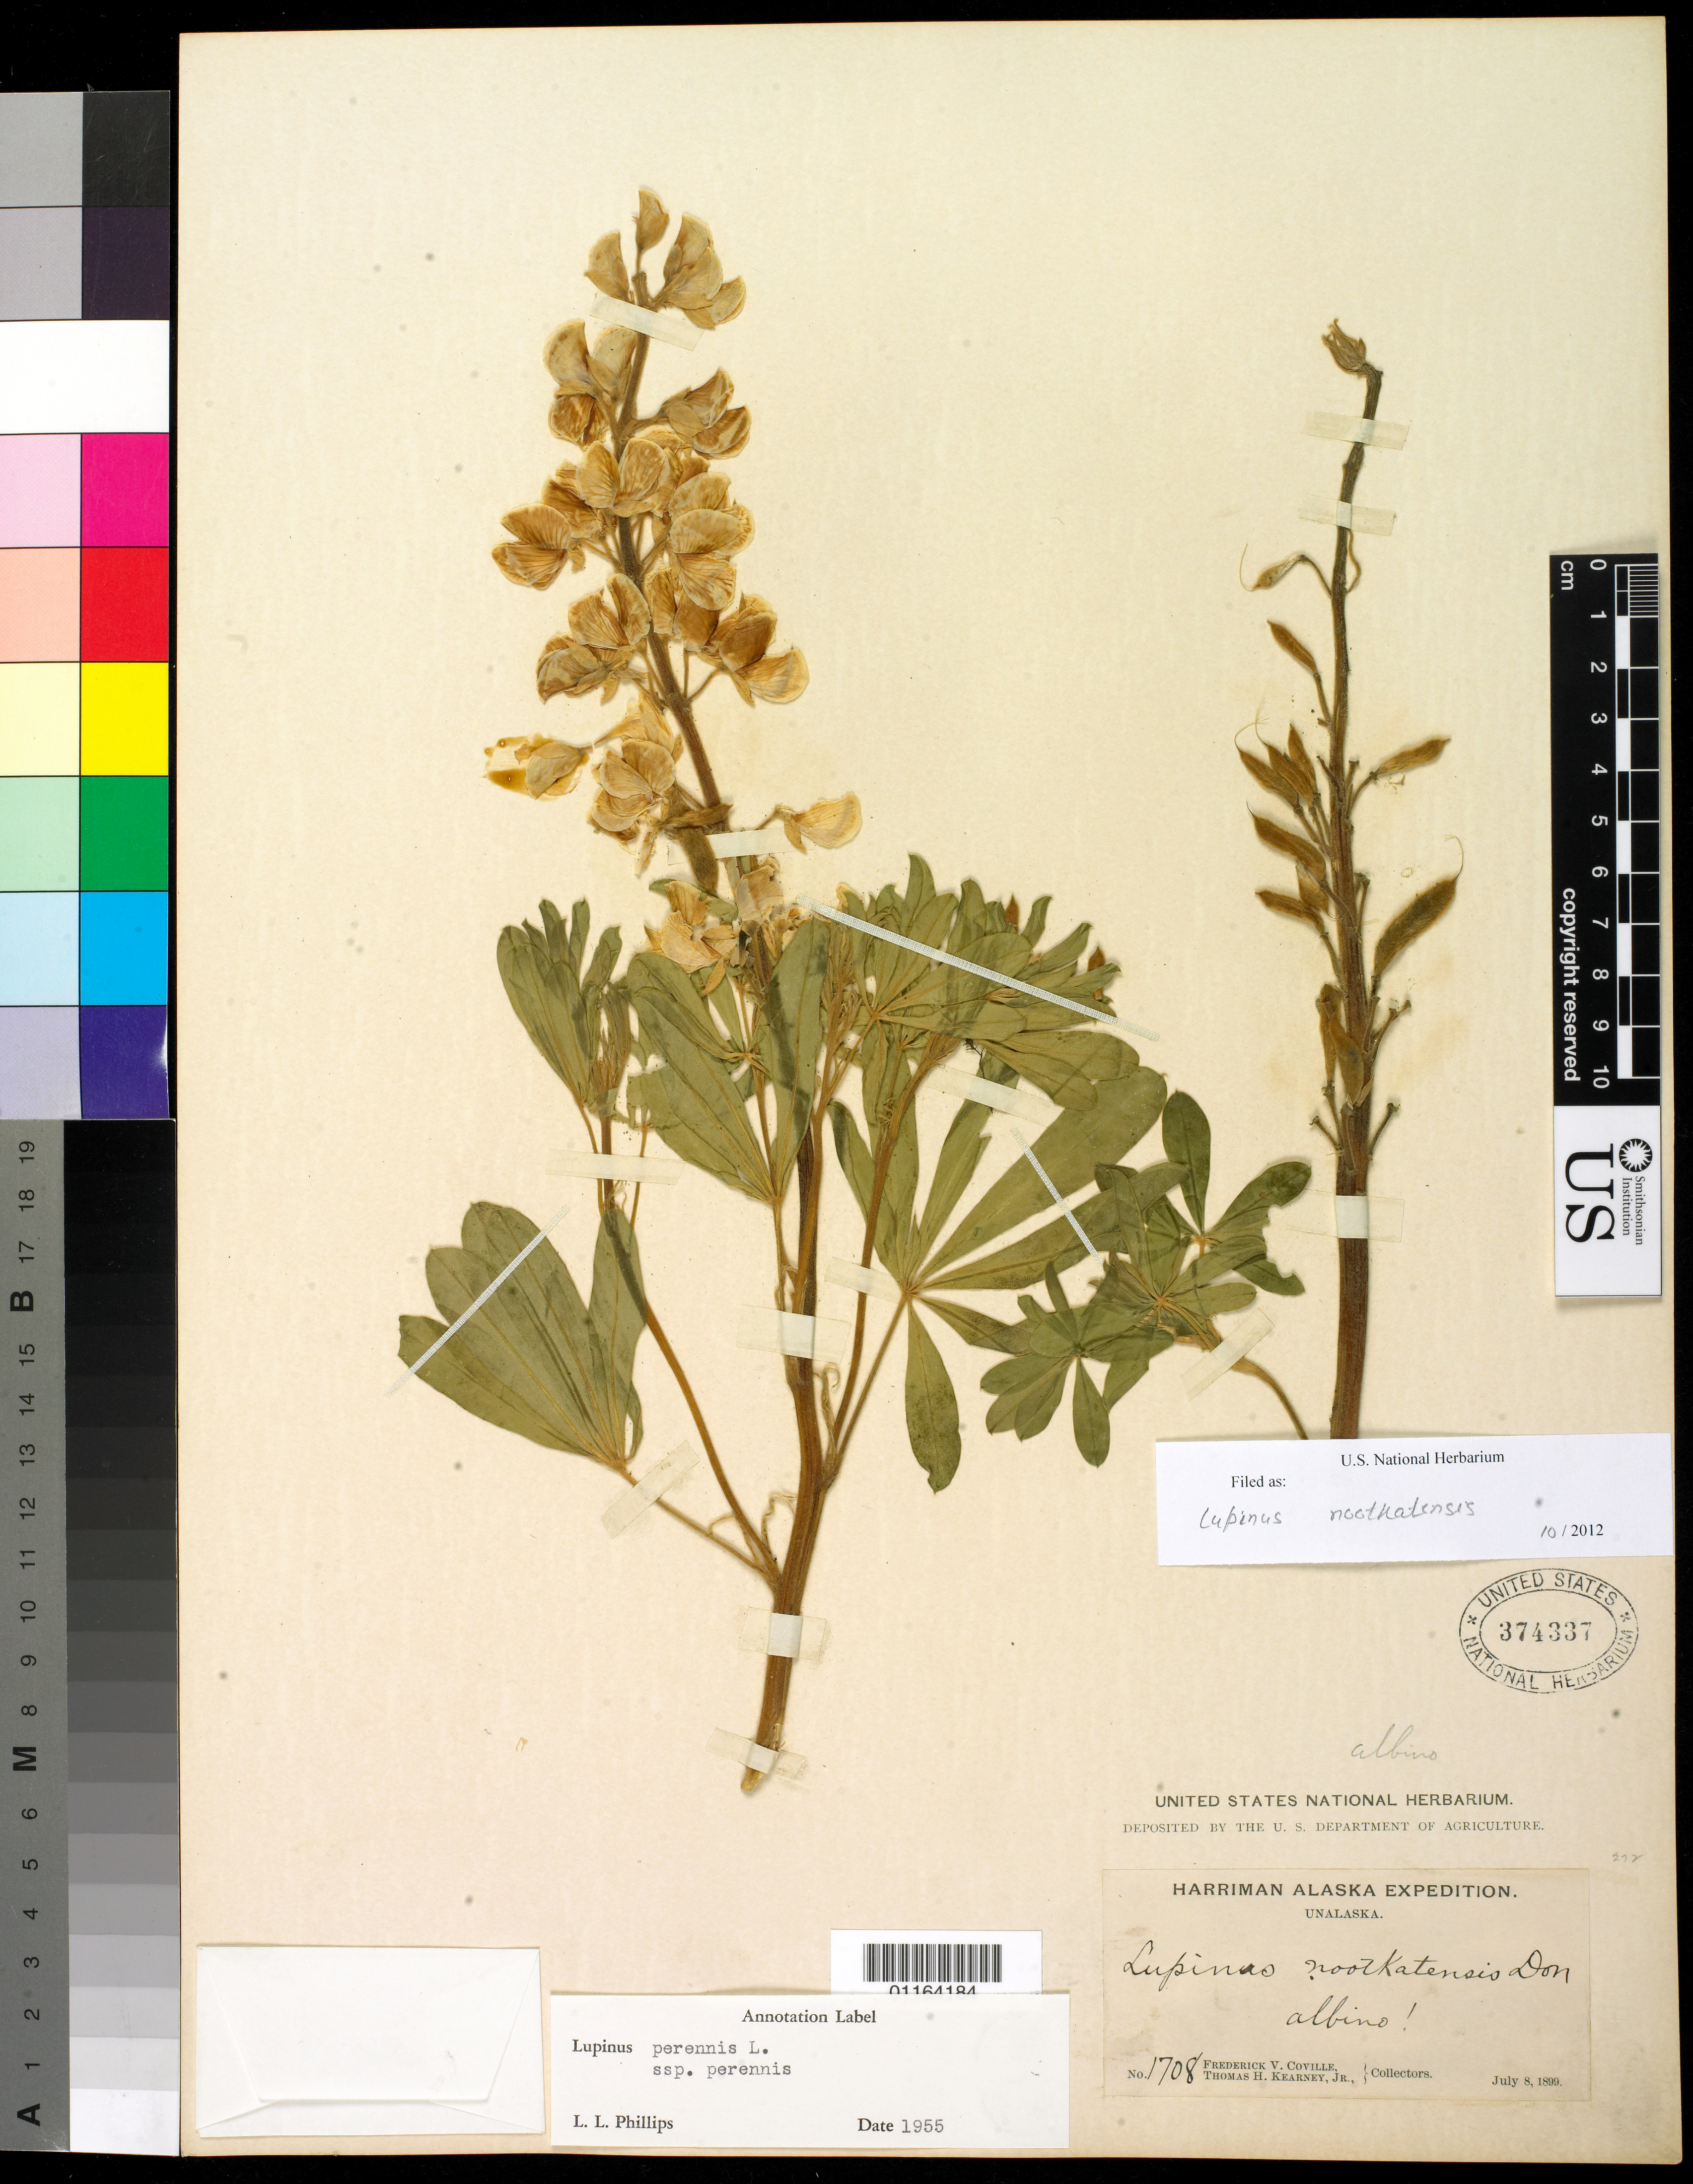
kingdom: Plantae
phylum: Tracheophyta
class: Magnoliopsida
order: Fabales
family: Fabaceae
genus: Lupinus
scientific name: Lupinus nootkatensis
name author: Donn ex Sims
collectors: F. V. Coville & T. H. Kearney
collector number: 1708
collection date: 1899-07-08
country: United States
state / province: Alaska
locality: Unalaska.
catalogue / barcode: US 374337